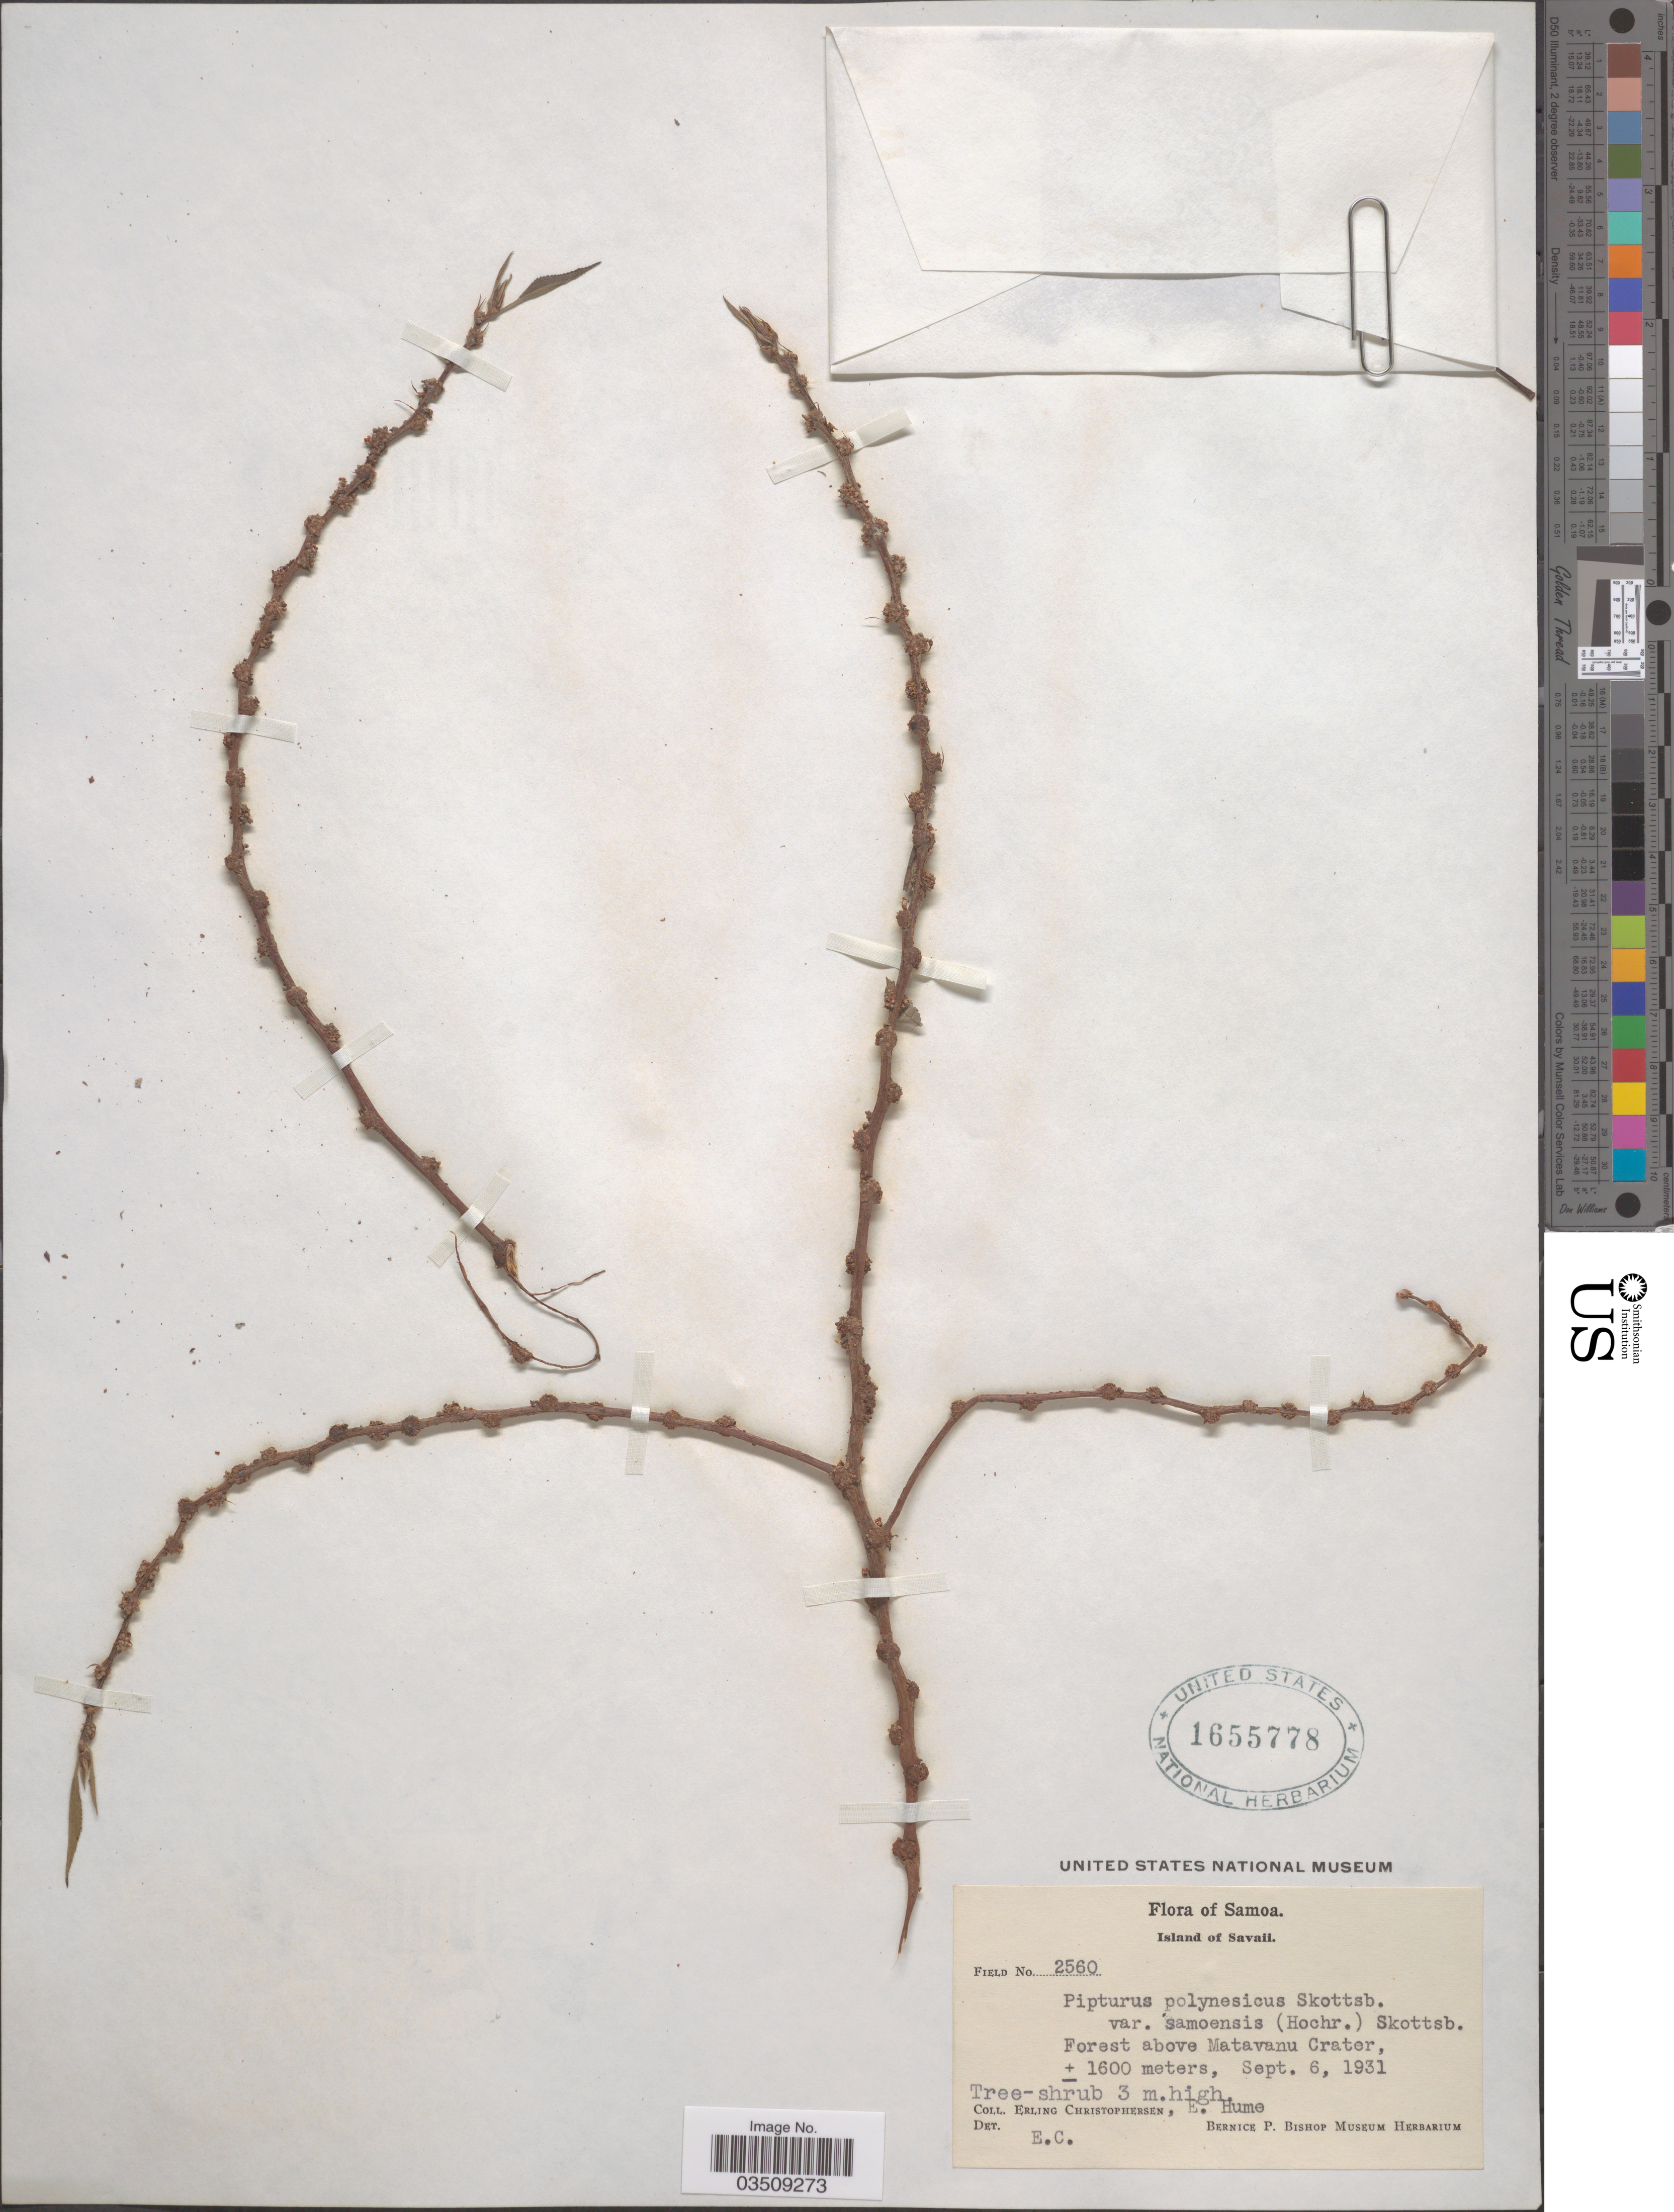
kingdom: Plantae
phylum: Tracheophyta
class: Magnoliopsida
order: Rosales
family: Urticaceae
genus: Pipturus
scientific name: Pipturus polynesicus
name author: Skottsb.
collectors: E. Christophersen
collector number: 2560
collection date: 1931-09-06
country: Samoa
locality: Samoa. Island of Savaii. Forest above Matavanu Crater.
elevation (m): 1600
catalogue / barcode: US 1655778